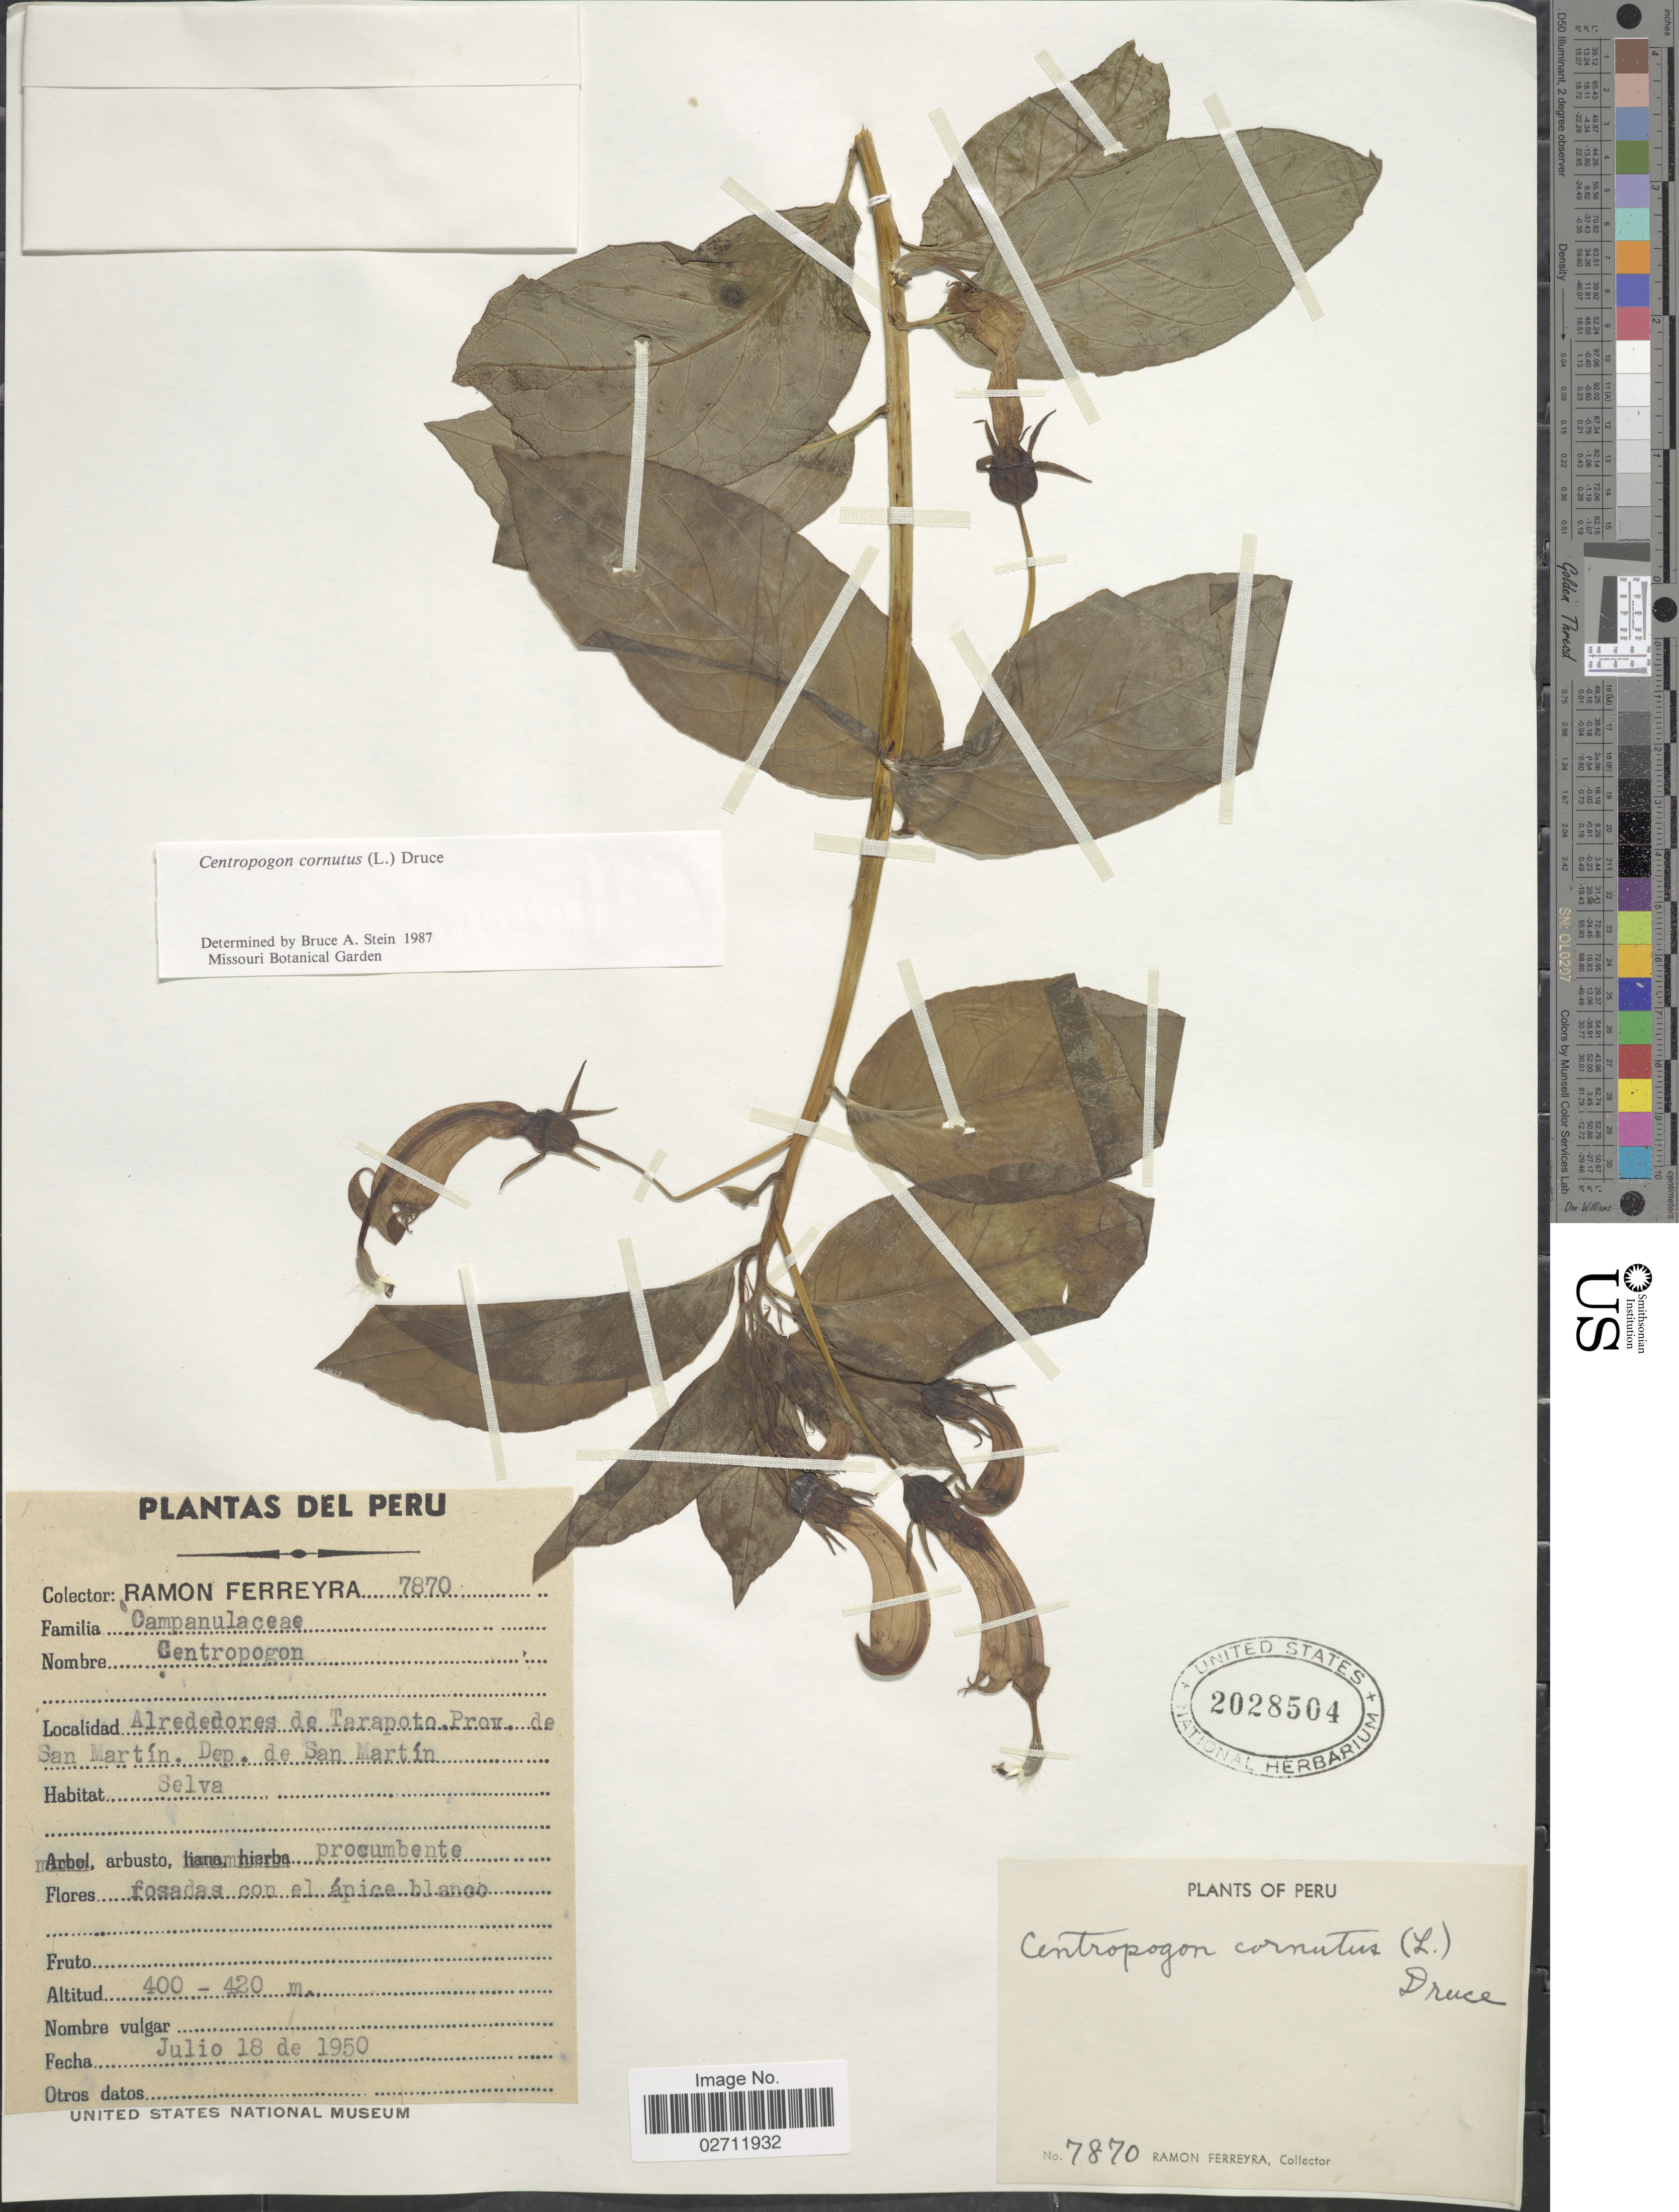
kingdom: Plantae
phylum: Tracheophyta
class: Magnoliopsida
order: Asterales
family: Campanulaceae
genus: Centropogon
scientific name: Centropogon cornutus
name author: (L.) Druce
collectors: R. A. Ferreyra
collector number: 7870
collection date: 1950-07-18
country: Peru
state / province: San Martín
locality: Alrededores de Tarapoto, Dep. de San Martin.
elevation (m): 400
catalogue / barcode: US 2028504